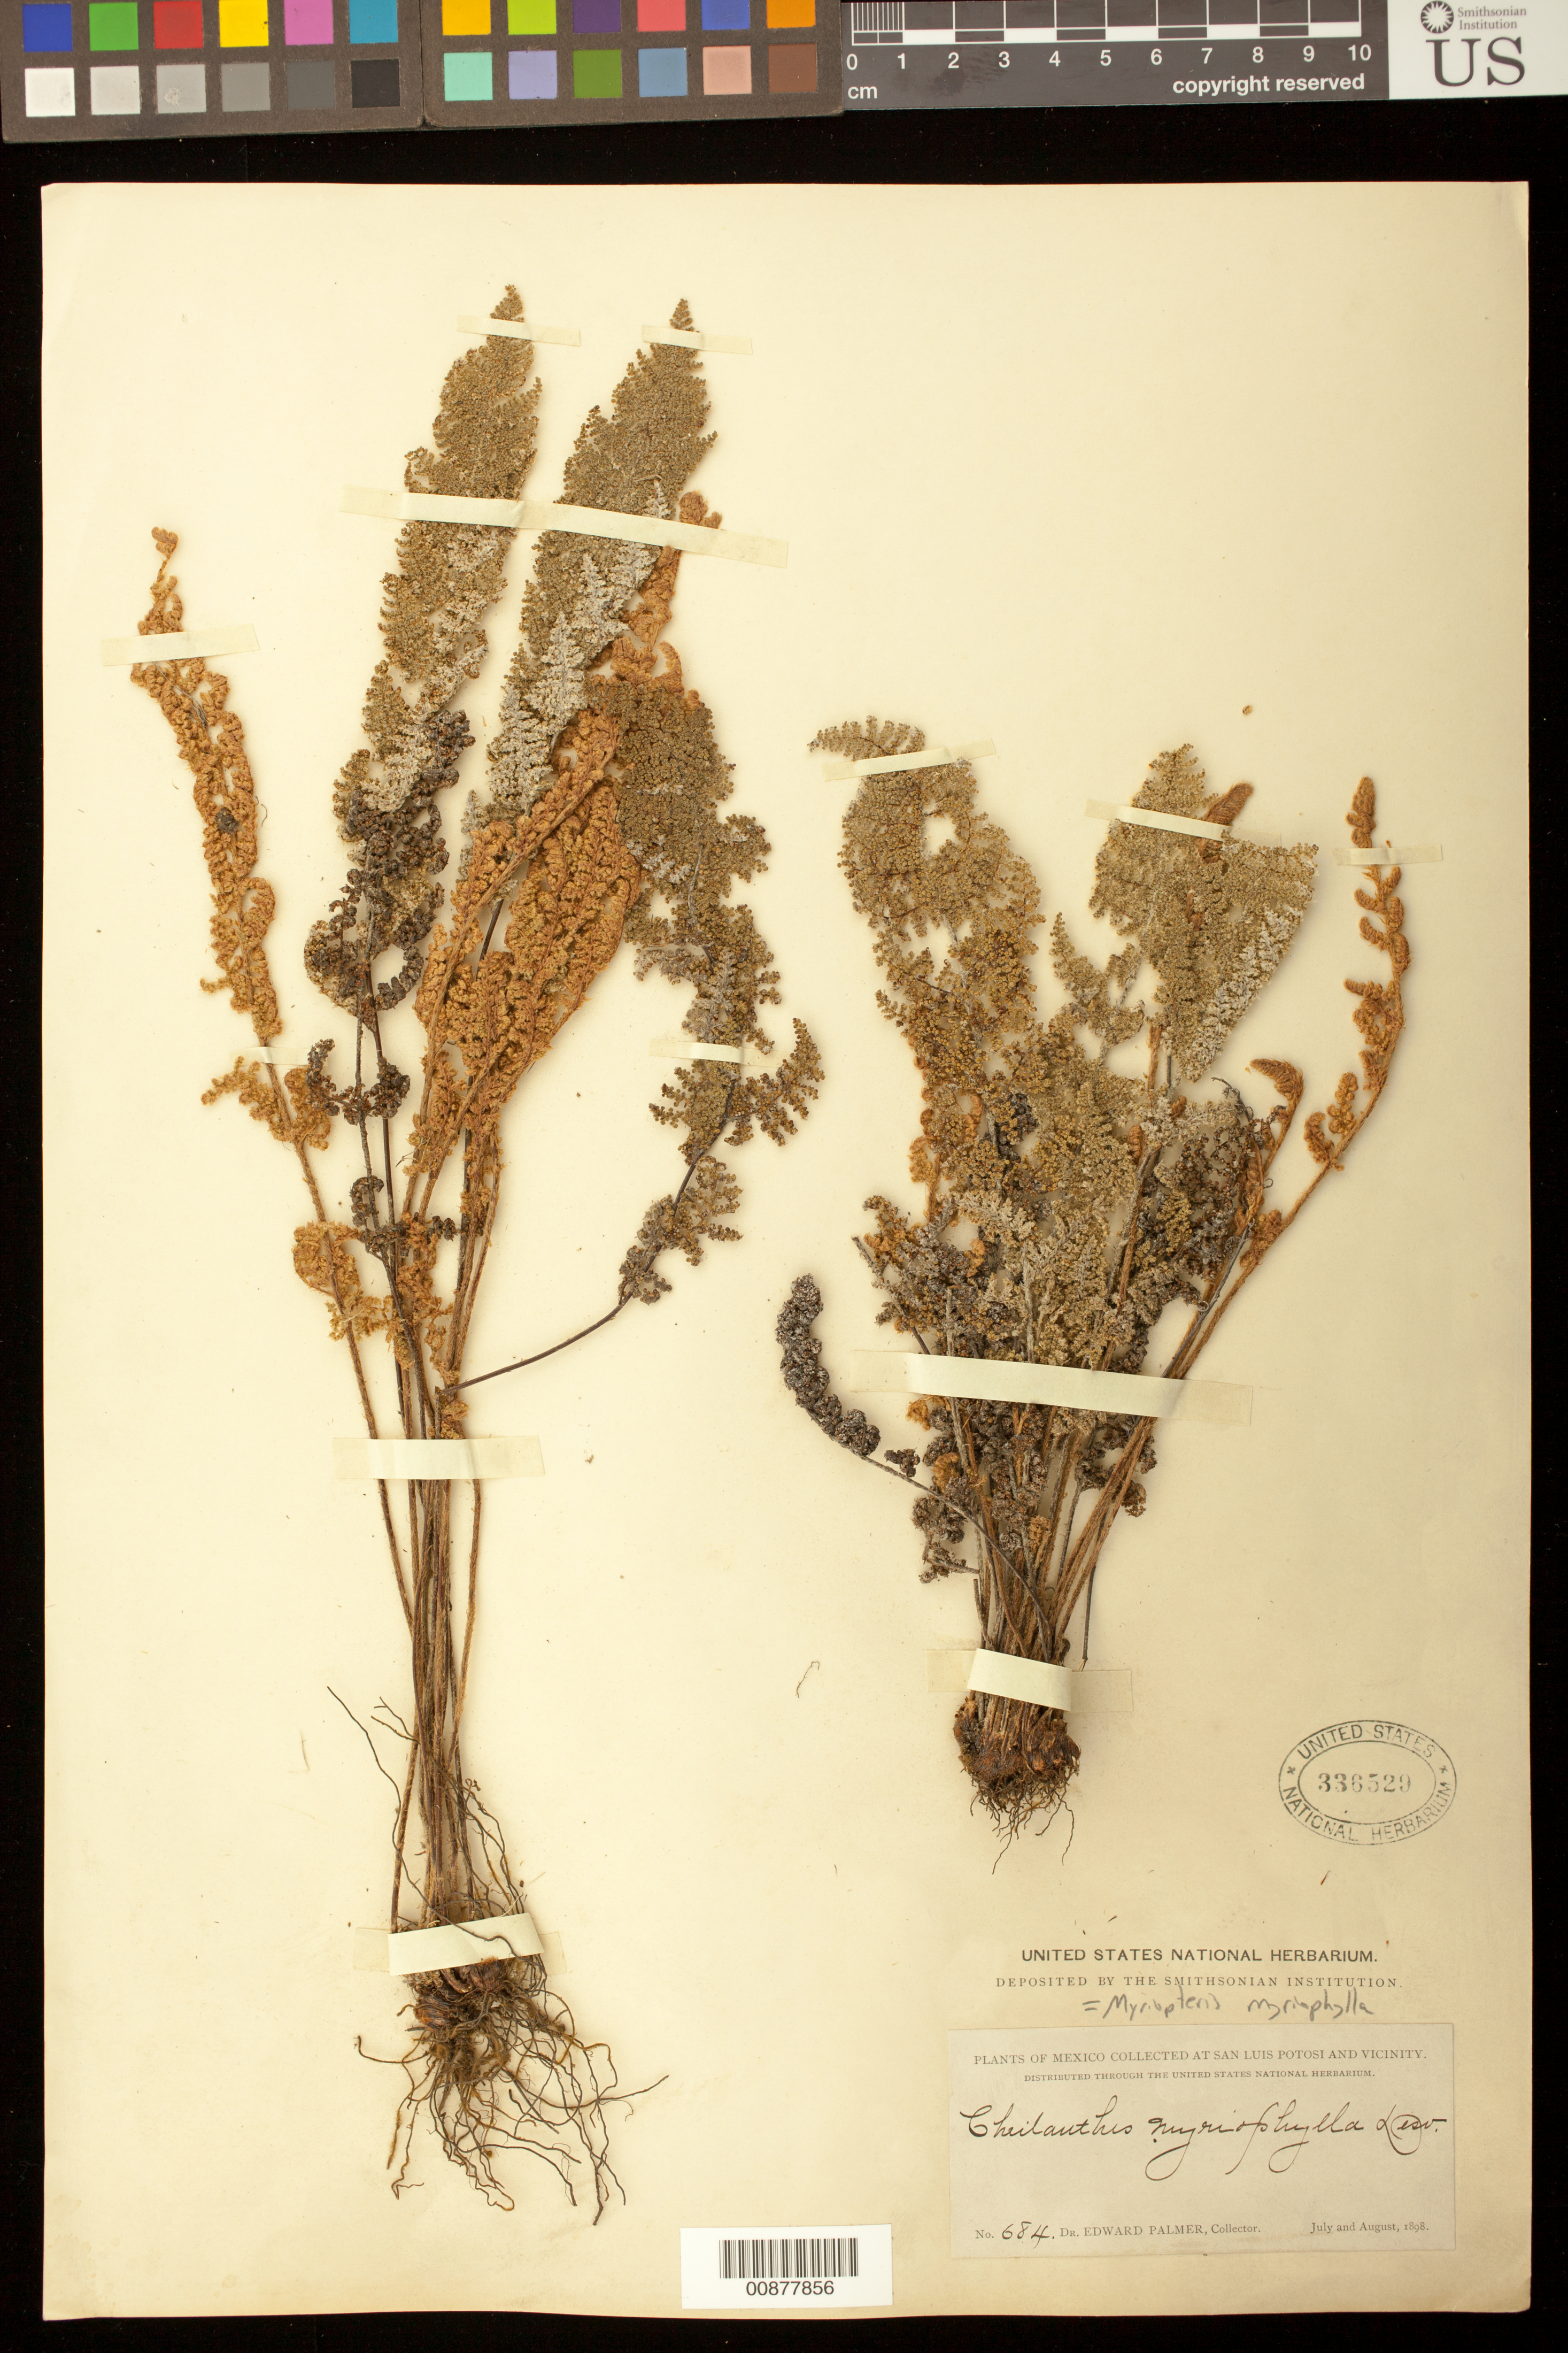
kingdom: Plantae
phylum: Tracheophyta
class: Polypodiopsida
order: Polypodiales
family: Pteridaceae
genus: Myriopteris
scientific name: Myriopteris myriophylla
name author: (Desv.) J. Sm.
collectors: E. Palmer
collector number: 684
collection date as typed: Jul 1898 to -- Aug 1898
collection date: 1898-07/1898-08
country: Mexico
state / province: San Luis Potosí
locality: San Luis Potosí and vicinity.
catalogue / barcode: US 336529